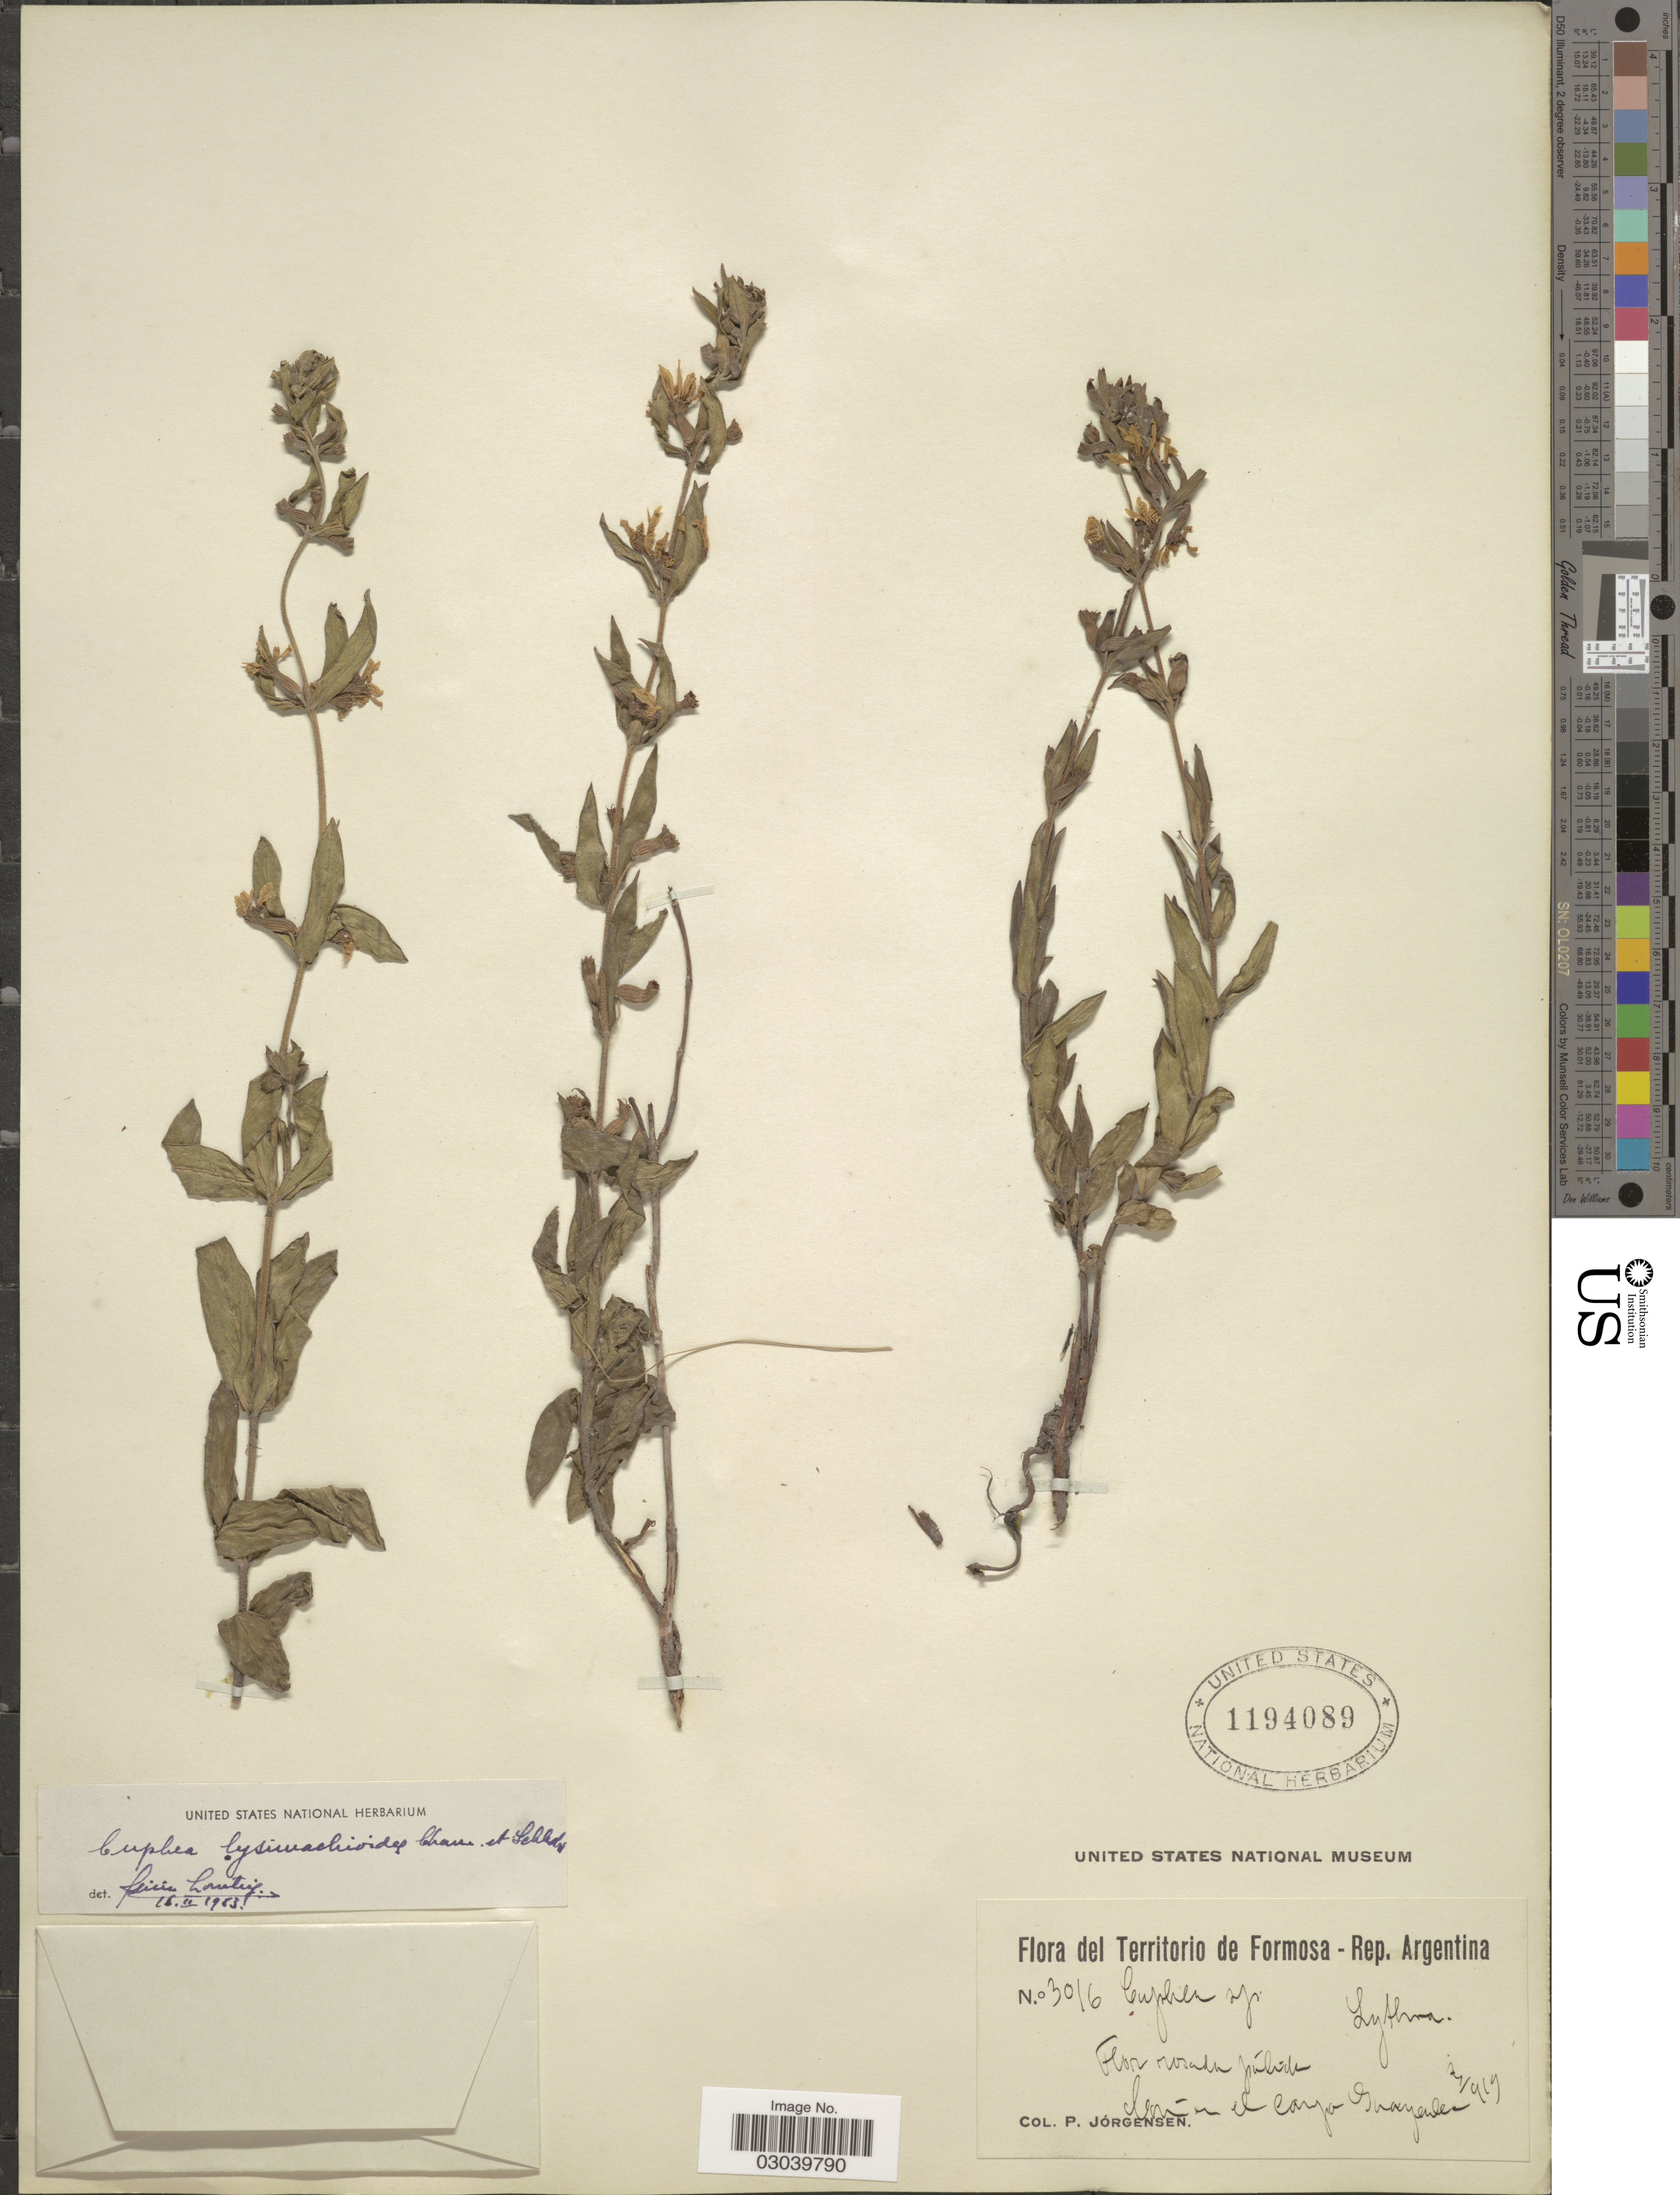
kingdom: Plantae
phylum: Tracheophyta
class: Magnoliopsida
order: Myrtales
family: Lythraceae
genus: Cuphea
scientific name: Cuphea lysimachioides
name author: Cham. & Schltdl.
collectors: P. Jörgensen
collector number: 3016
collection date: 1919-11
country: Argentina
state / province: Formosa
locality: Bois en el canyon Guaycolec.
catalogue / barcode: US 1194089